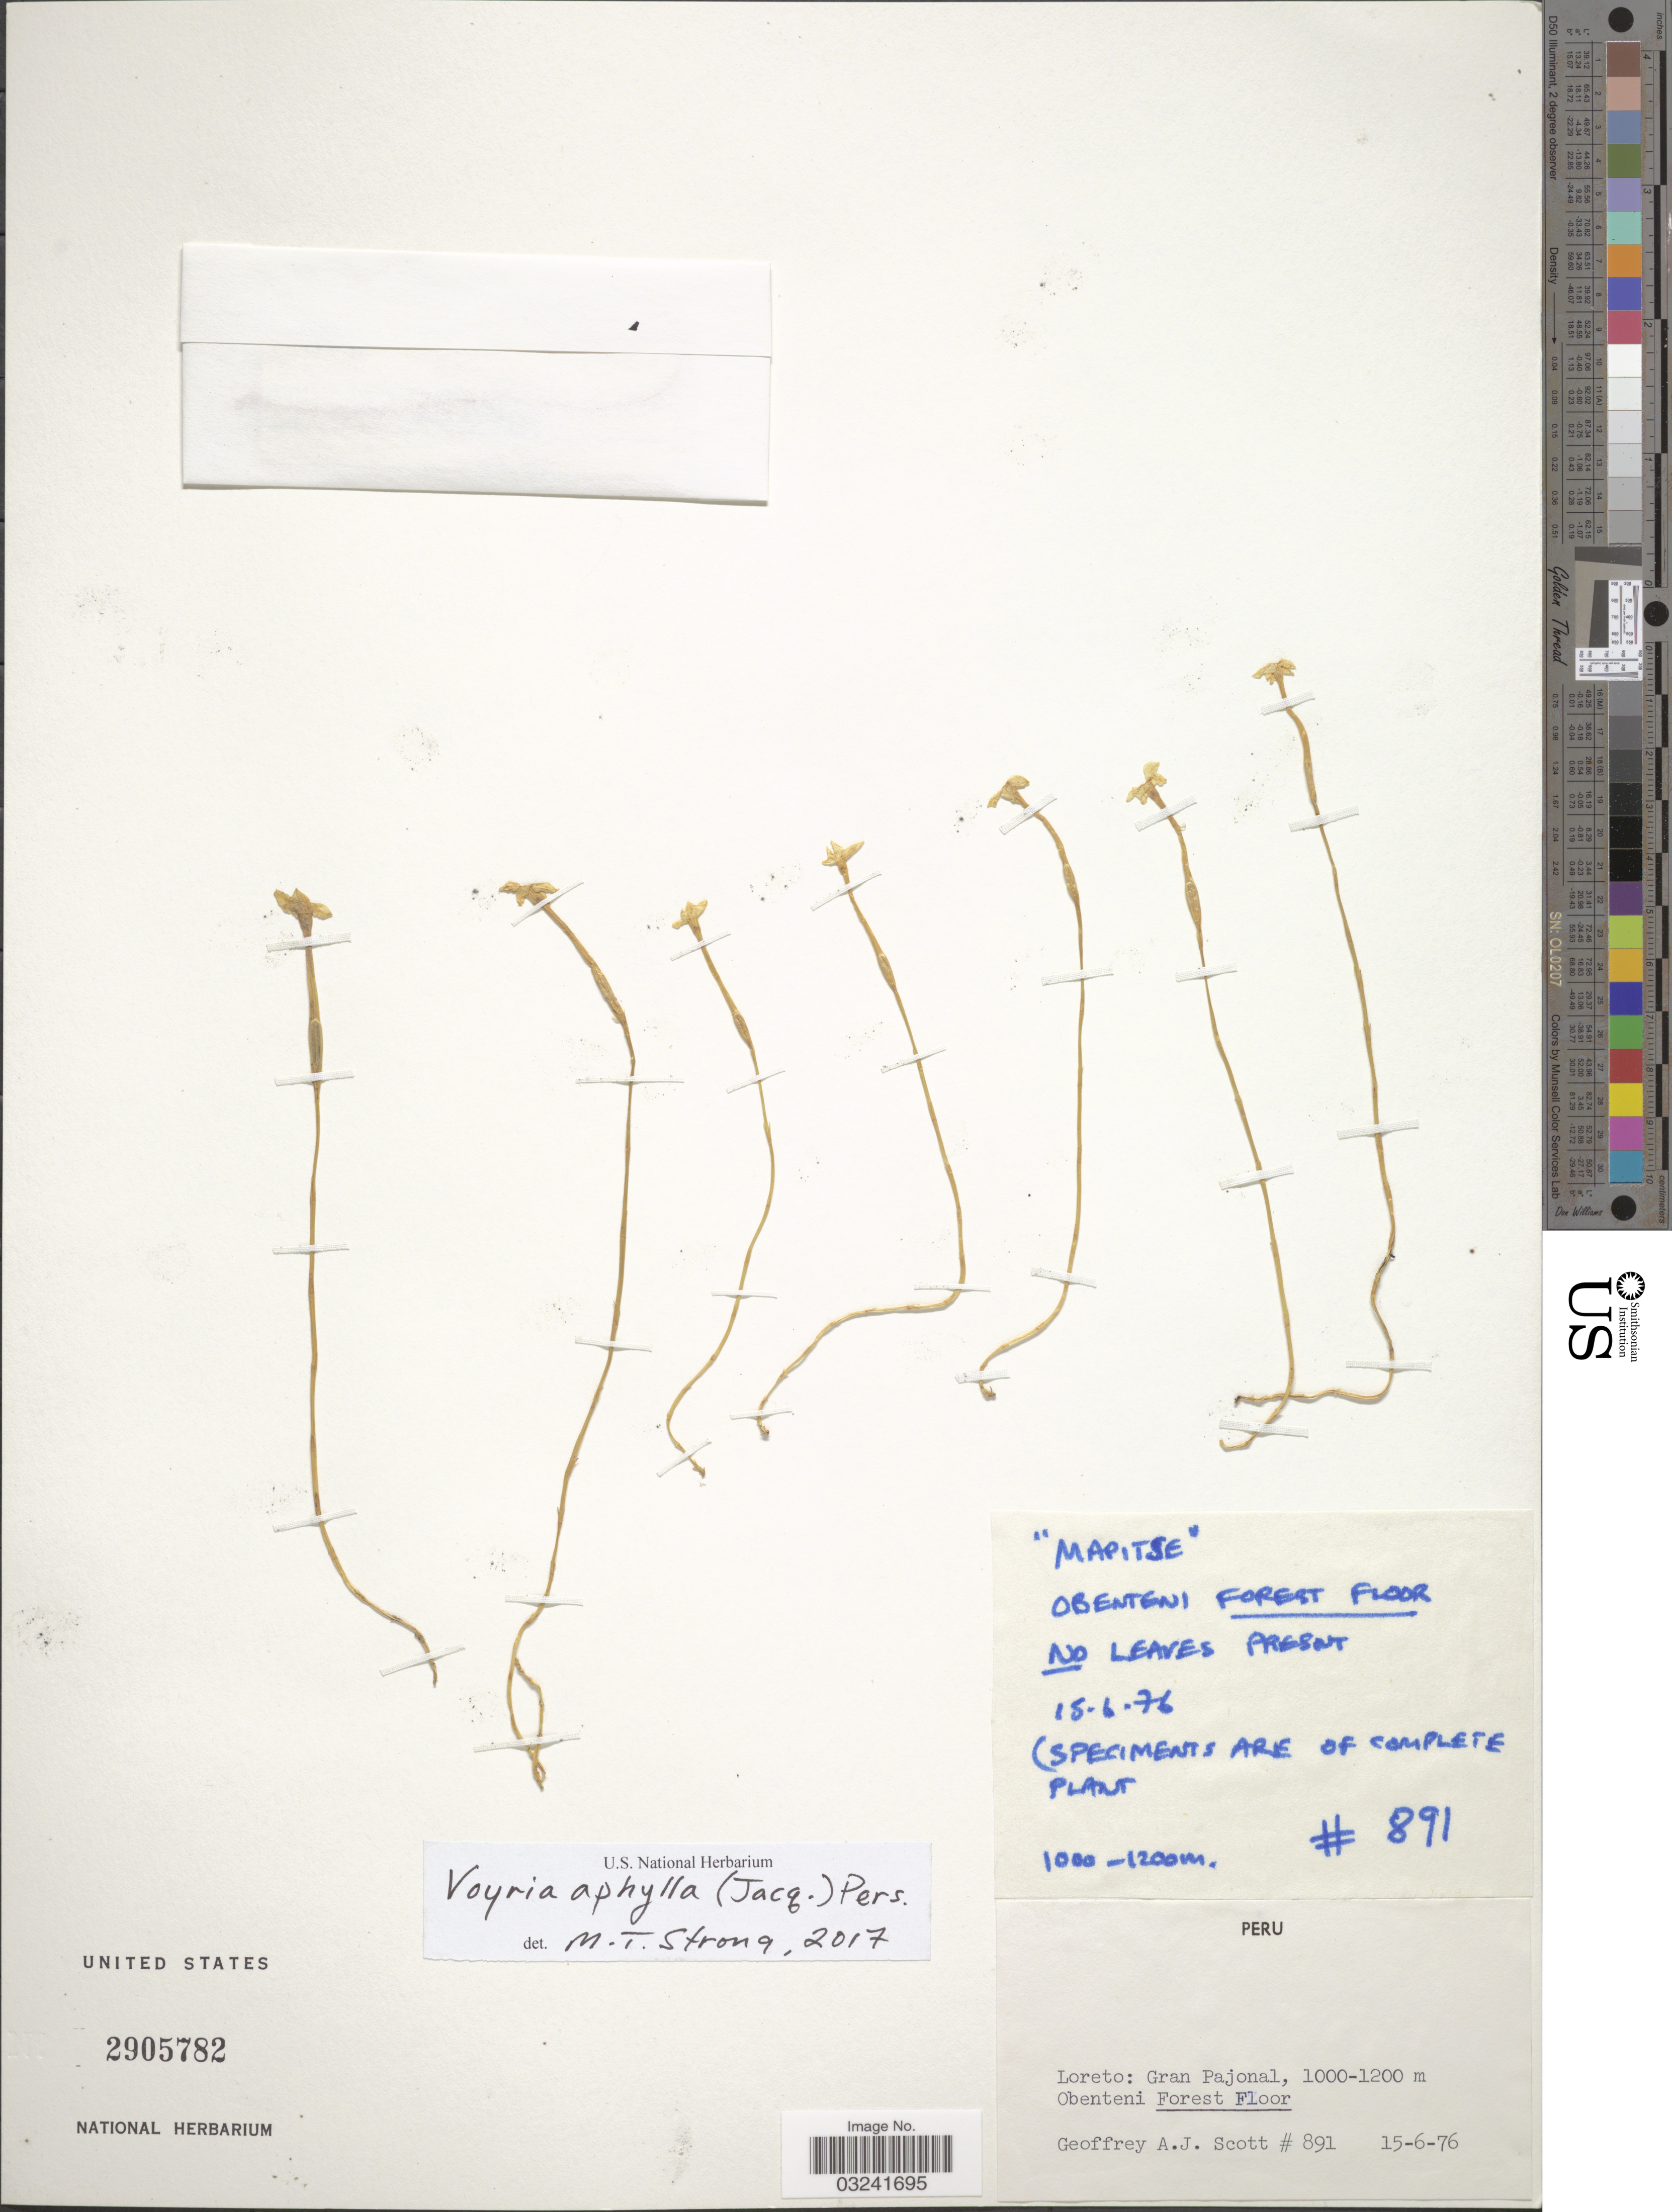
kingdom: Plantae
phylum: Tracheophyta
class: Magnoliopsida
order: Gentianales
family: Gentianaceae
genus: Voyria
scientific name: Voyria aphylla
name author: (Jacq.) Pers.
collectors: G. Scott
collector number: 891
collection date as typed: Transcribed d/m/y: 15/6/76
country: Peru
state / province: Loreto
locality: Gran Pajonal, Obenteni Forest Floor.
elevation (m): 1000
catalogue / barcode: US 2905782